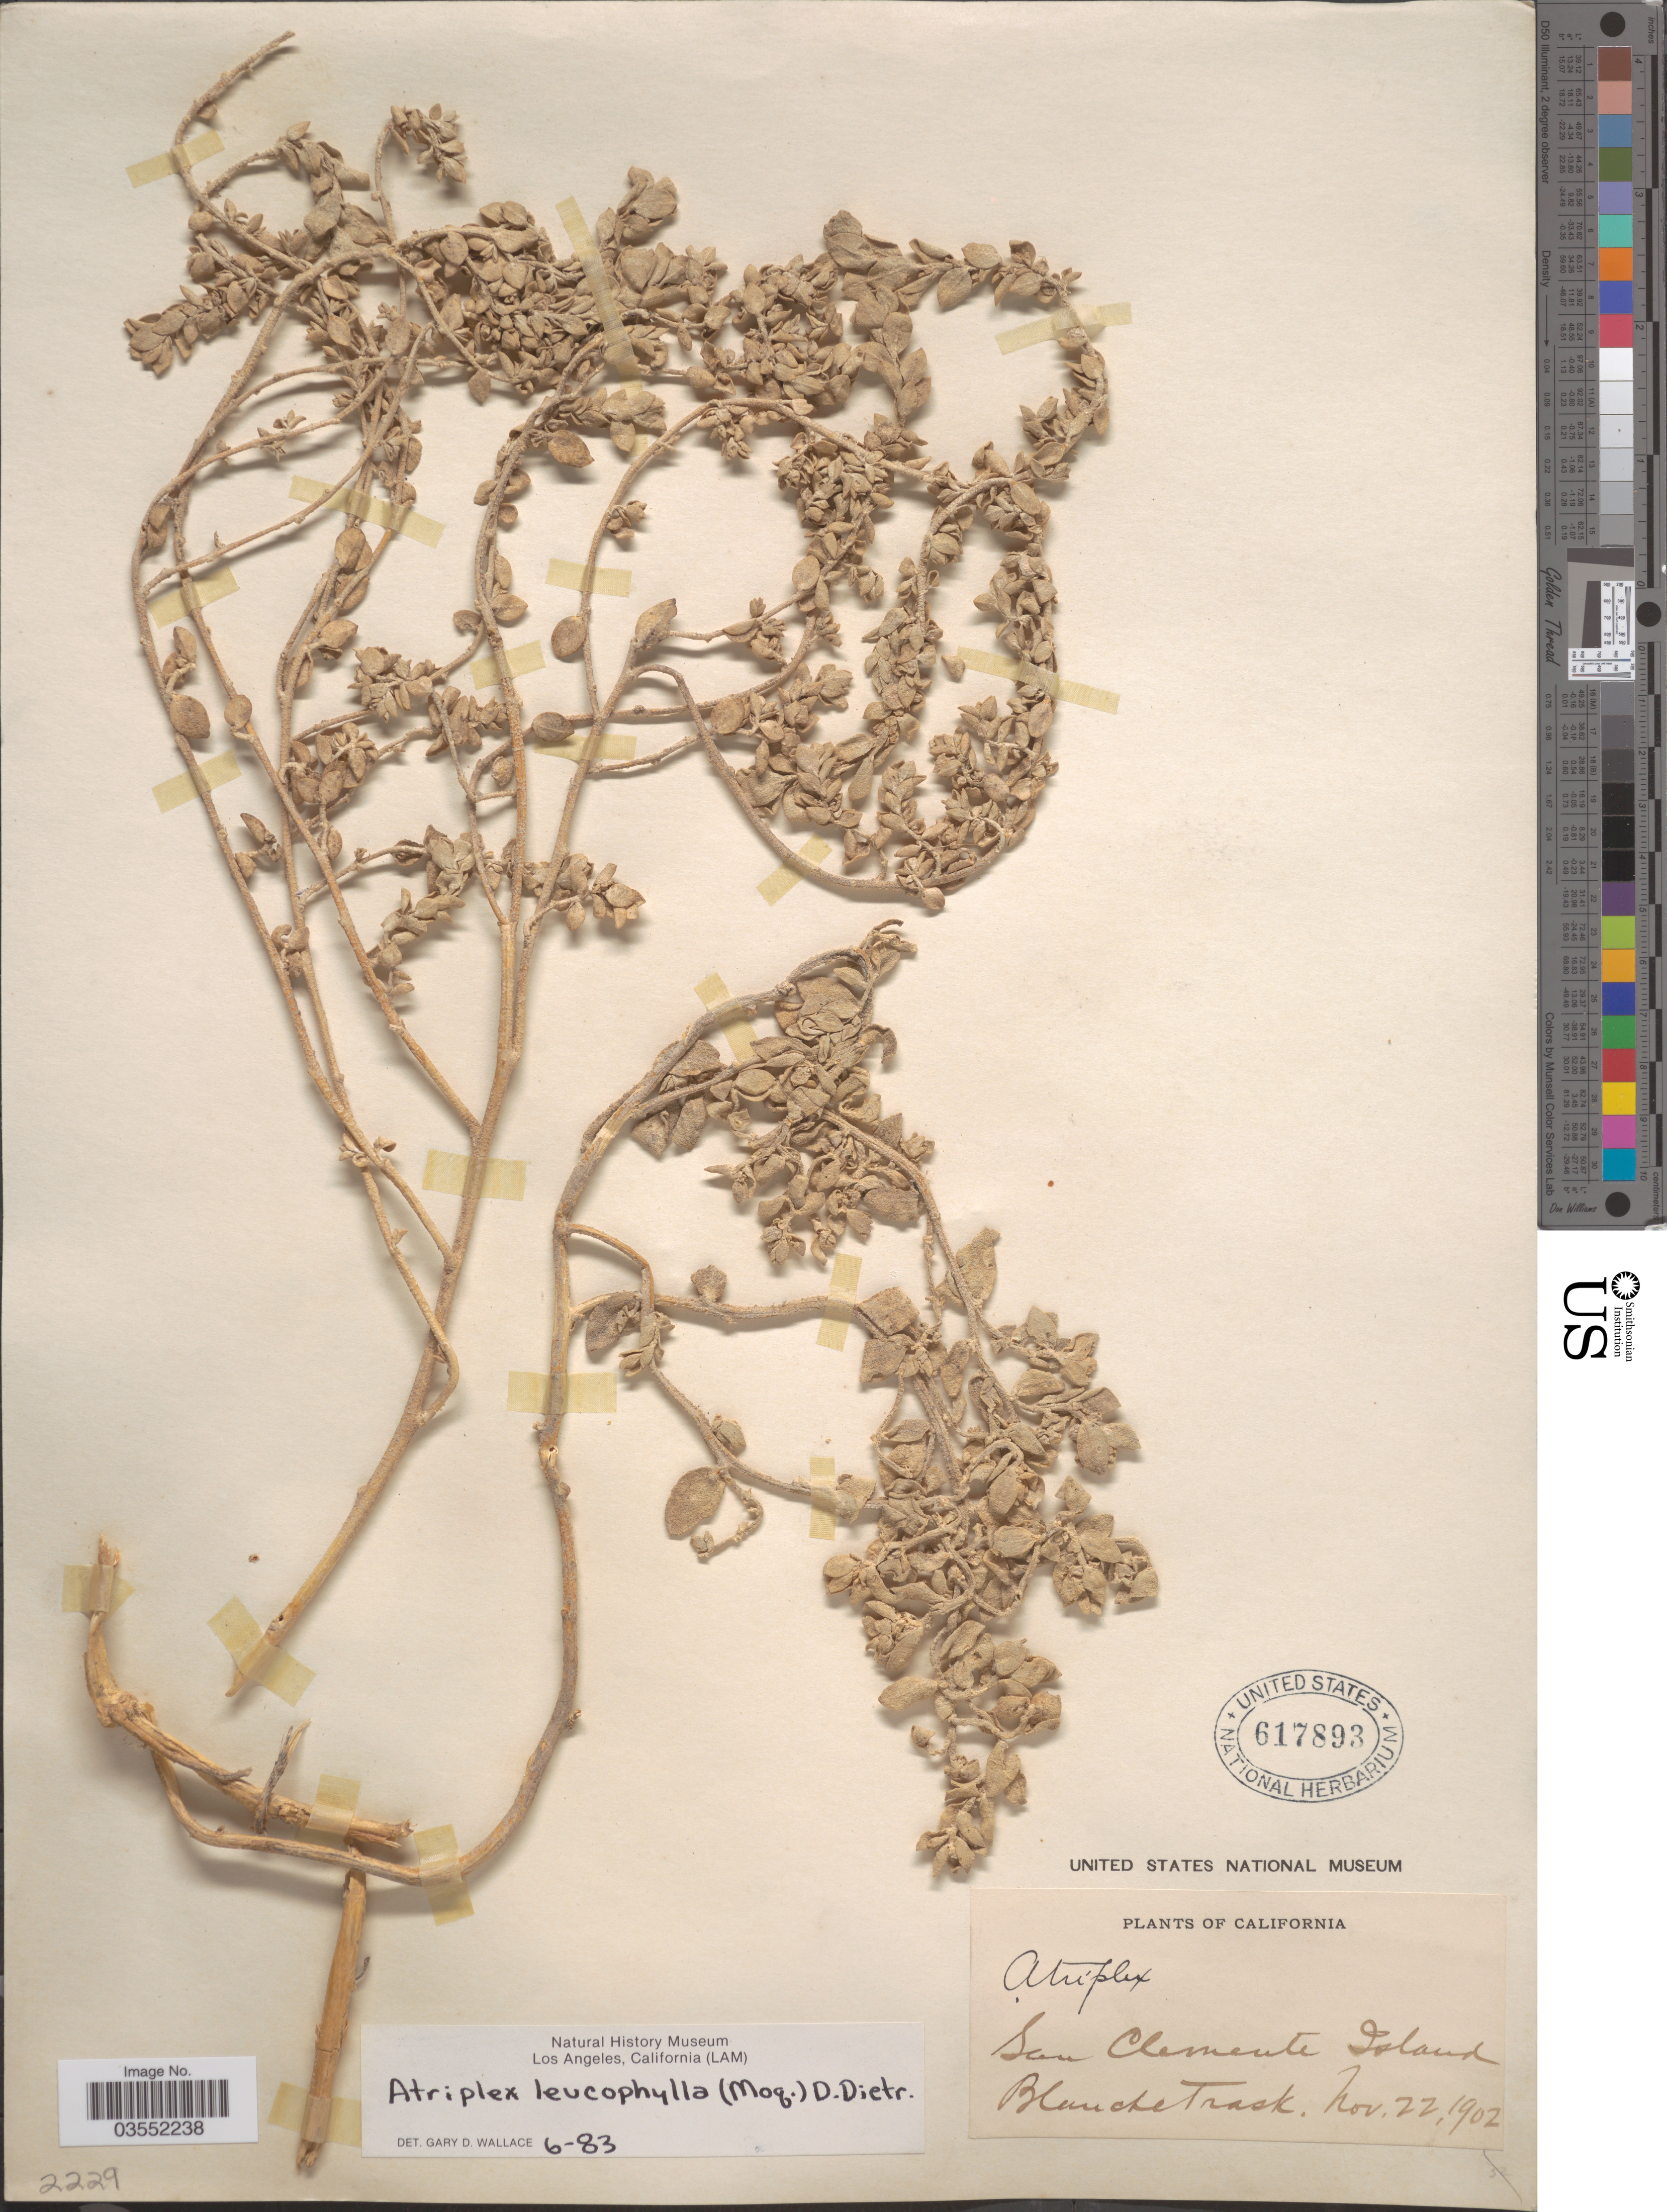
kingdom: Plantae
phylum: Tracheophyta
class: Magnoliopsida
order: Caryophyllales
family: Amaranthaceae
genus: Atriplex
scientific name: Atriplex leucophylla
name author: (Moq.) D. Dietr.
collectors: B. Trask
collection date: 1902-11-22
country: United States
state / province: California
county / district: Los Angeles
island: San Clemente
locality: San Clemente Island.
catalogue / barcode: US 617893